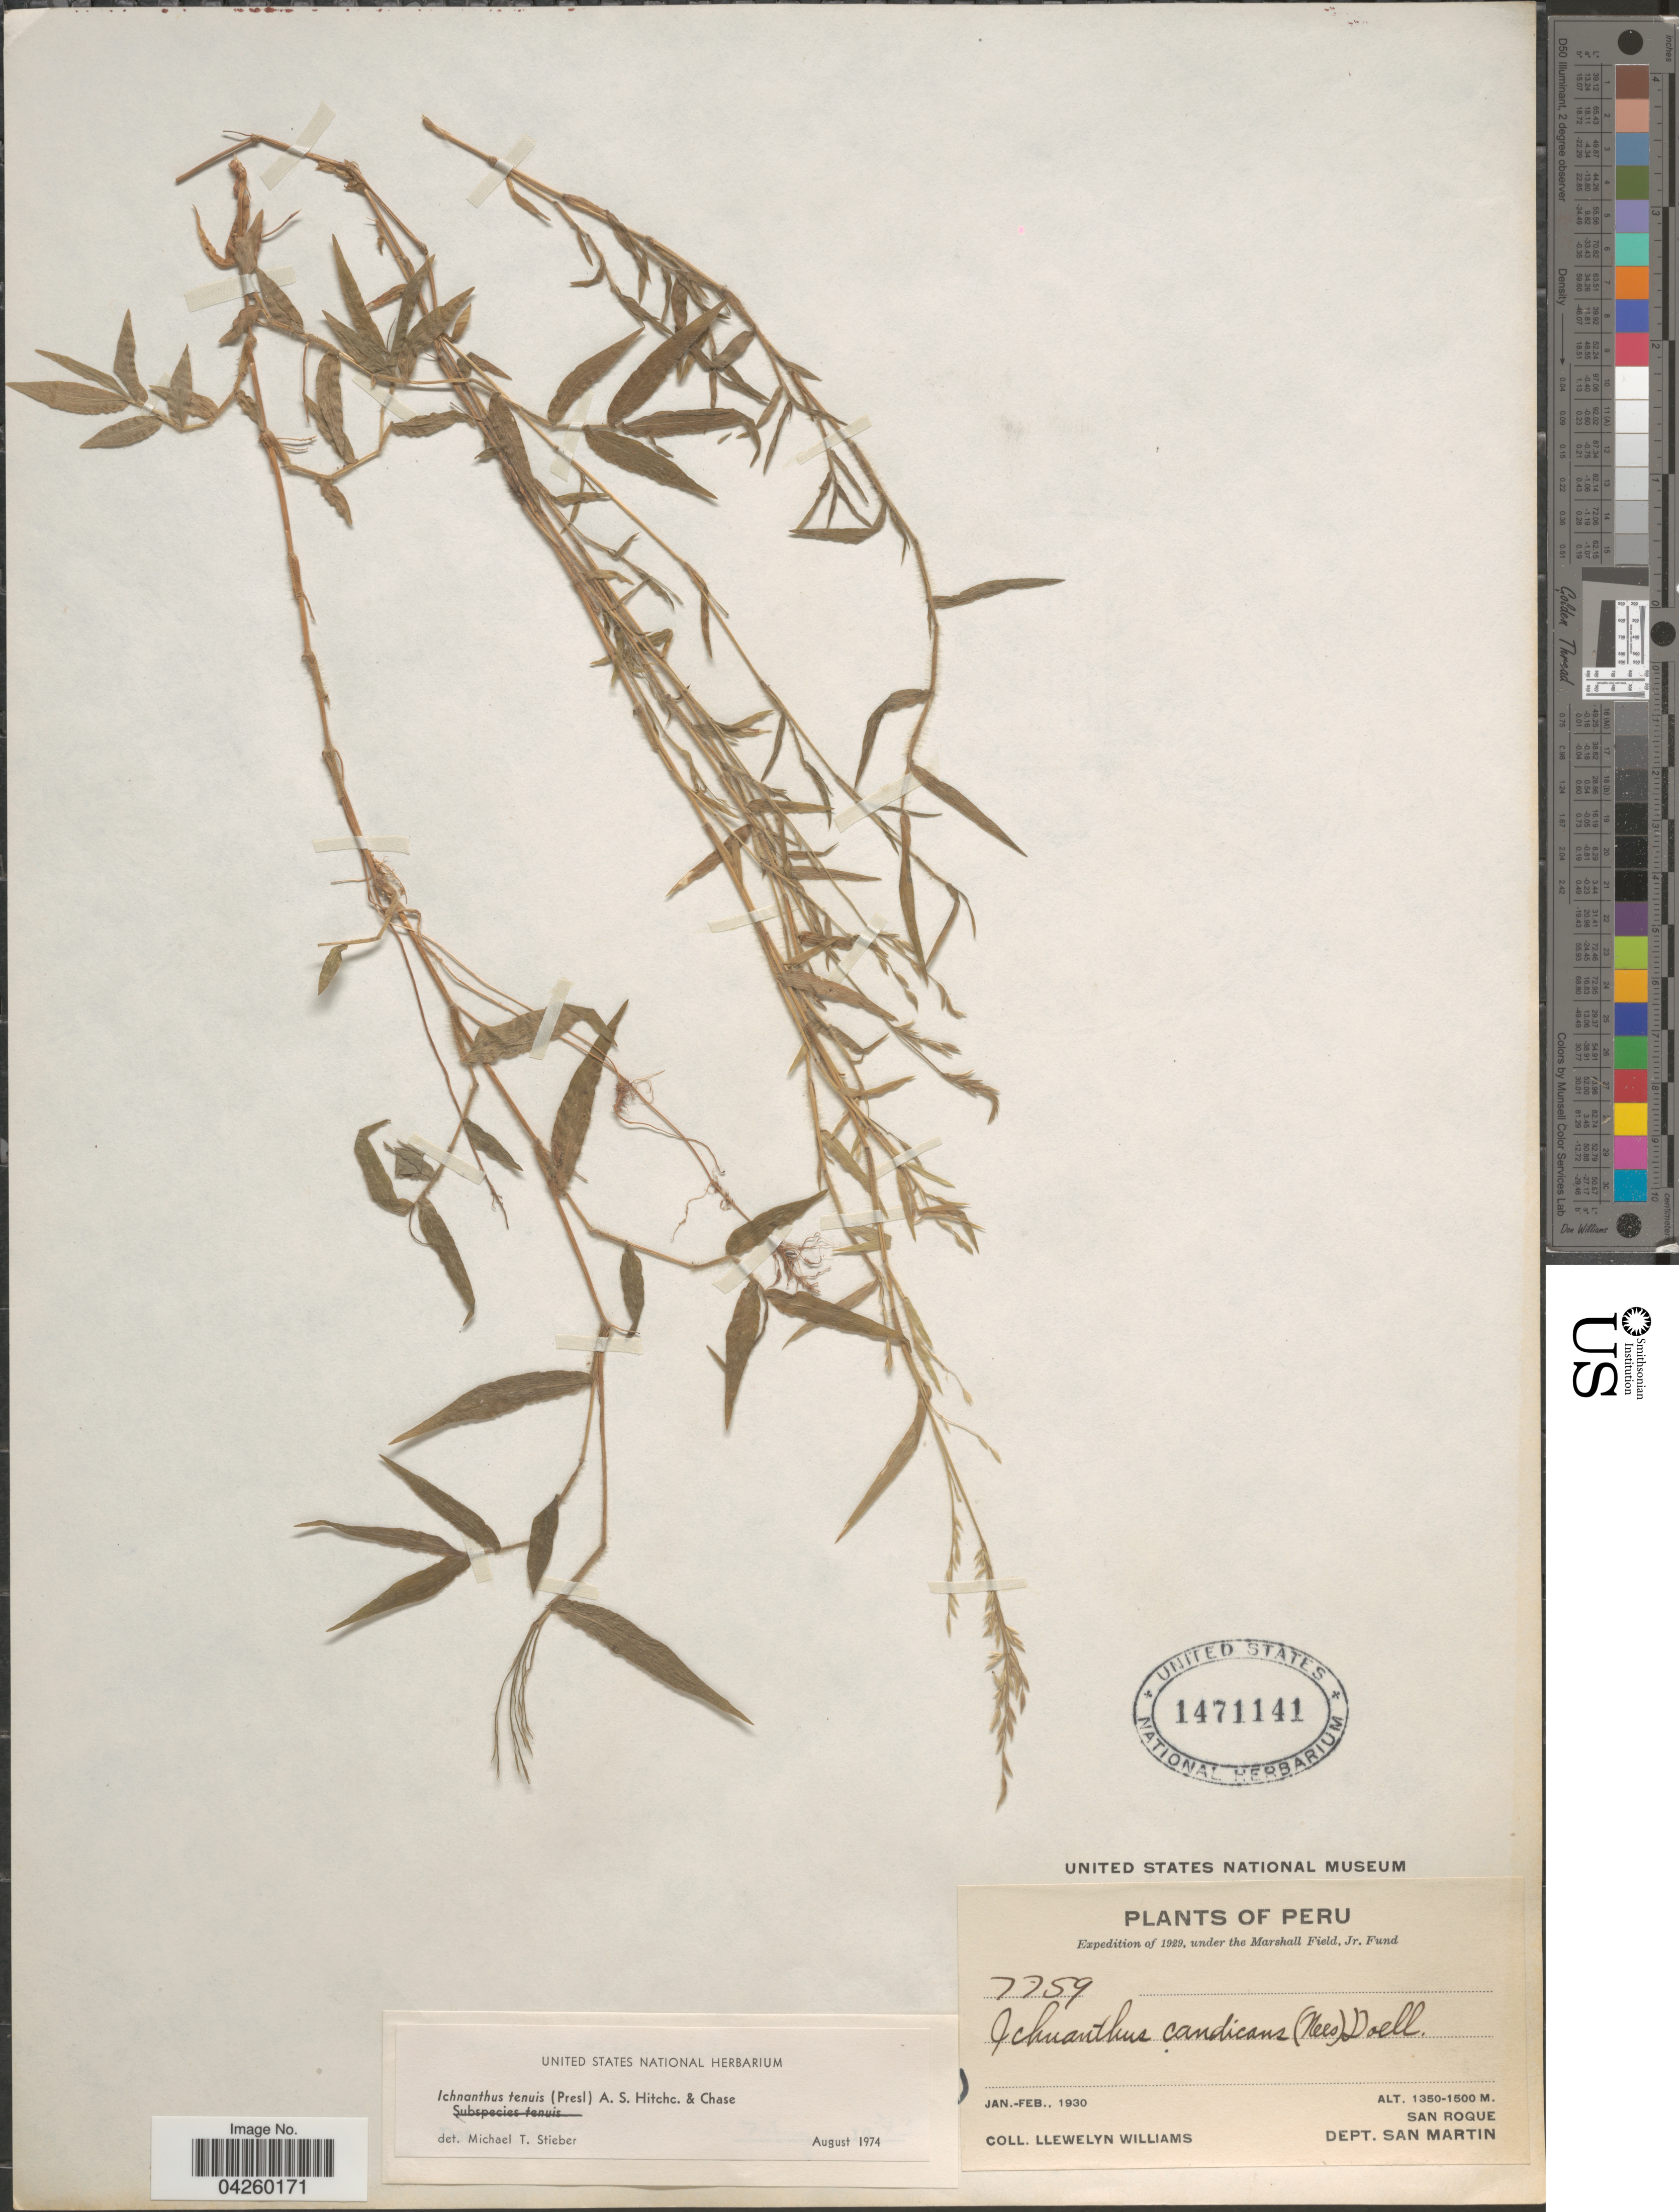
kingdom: Plantae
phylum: Tracheophyta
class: Liliopsida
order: Poales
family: Poaceae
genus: Ichnanthus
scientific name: Ichnanthus tenuis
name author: (J. Presl) Hitchc. & Chase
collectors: Ll. Williams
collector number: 7759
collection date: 1930-01/1930-02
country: Peru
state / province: San Martín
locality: Expedition of 1929. San Roque. Dept. San Martin.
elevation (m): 1350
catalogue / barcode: US 1471141